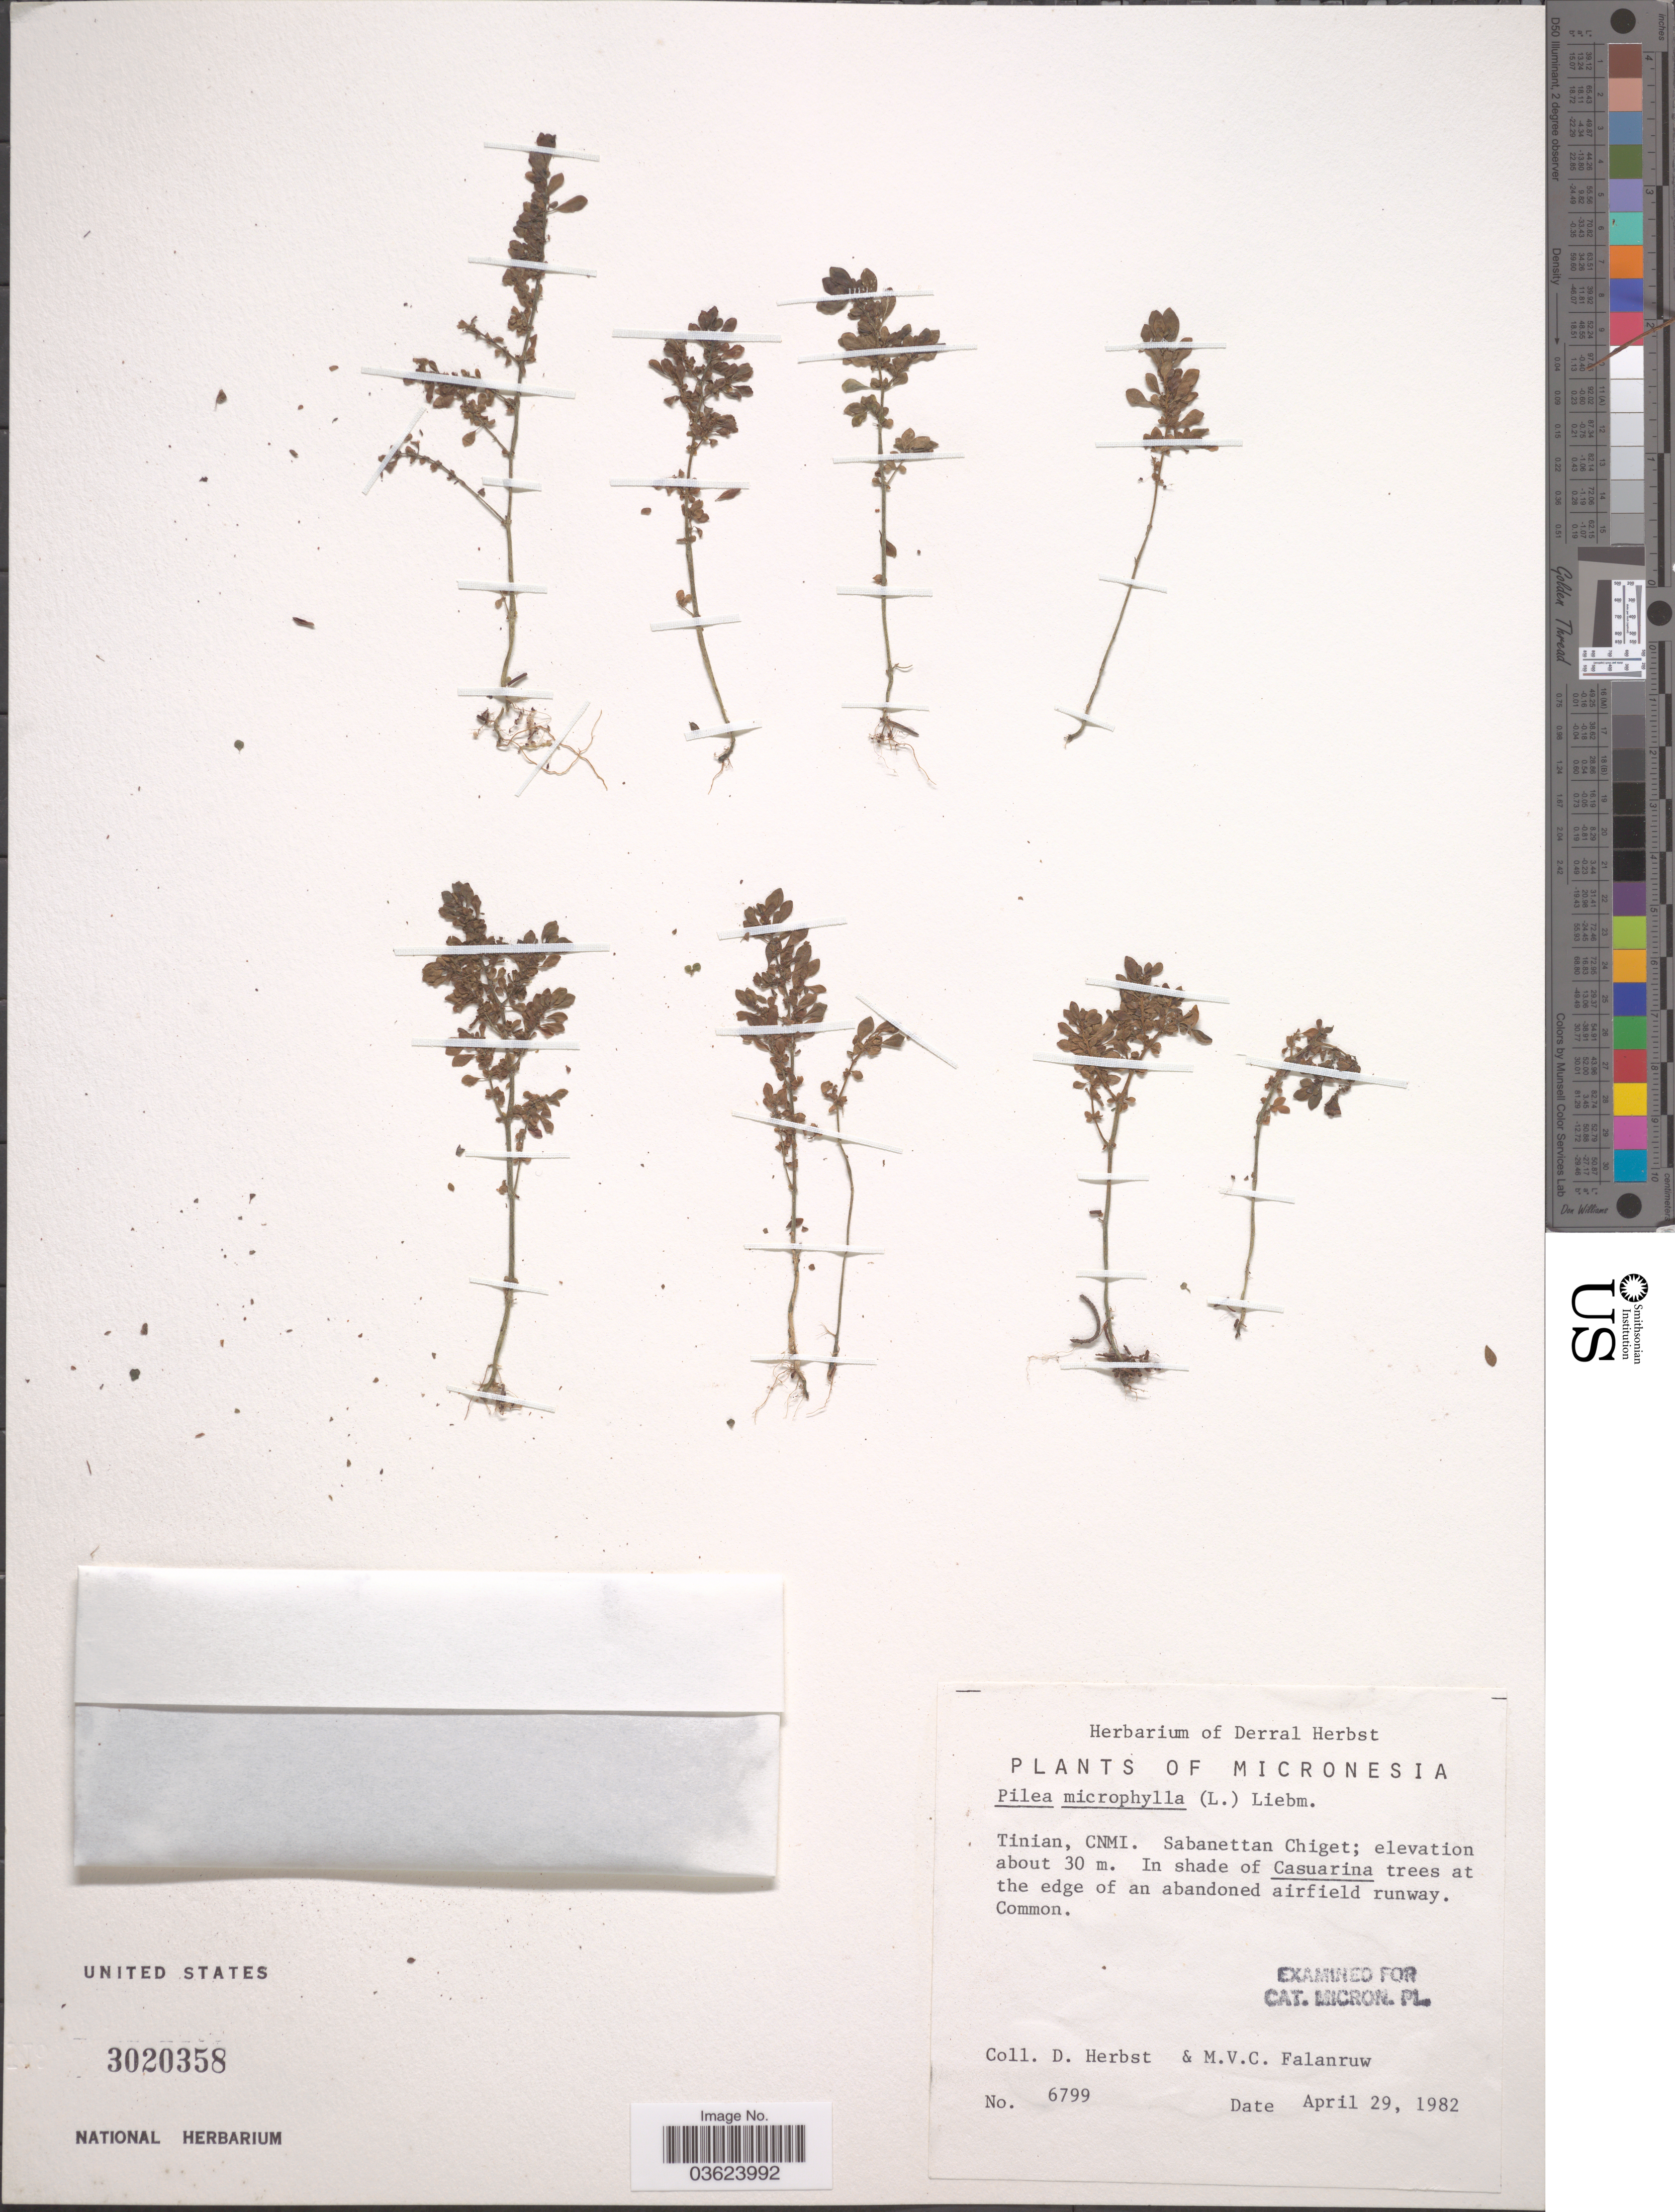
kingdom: Plantae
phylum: Tracheophyta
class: Magnoliopsida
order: Rosales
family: Urticaceae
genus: Pilea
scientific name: Pilea microphylla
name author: (L.) Liebm.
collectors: D. Herbst & M. V. Falanruw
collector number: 6799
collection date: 1982-04-29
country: Northern Mariana Islands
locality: Micronesia. Tinian, CNMI. Sabanettan Chiget.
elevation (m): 30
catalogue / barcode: US 3020358